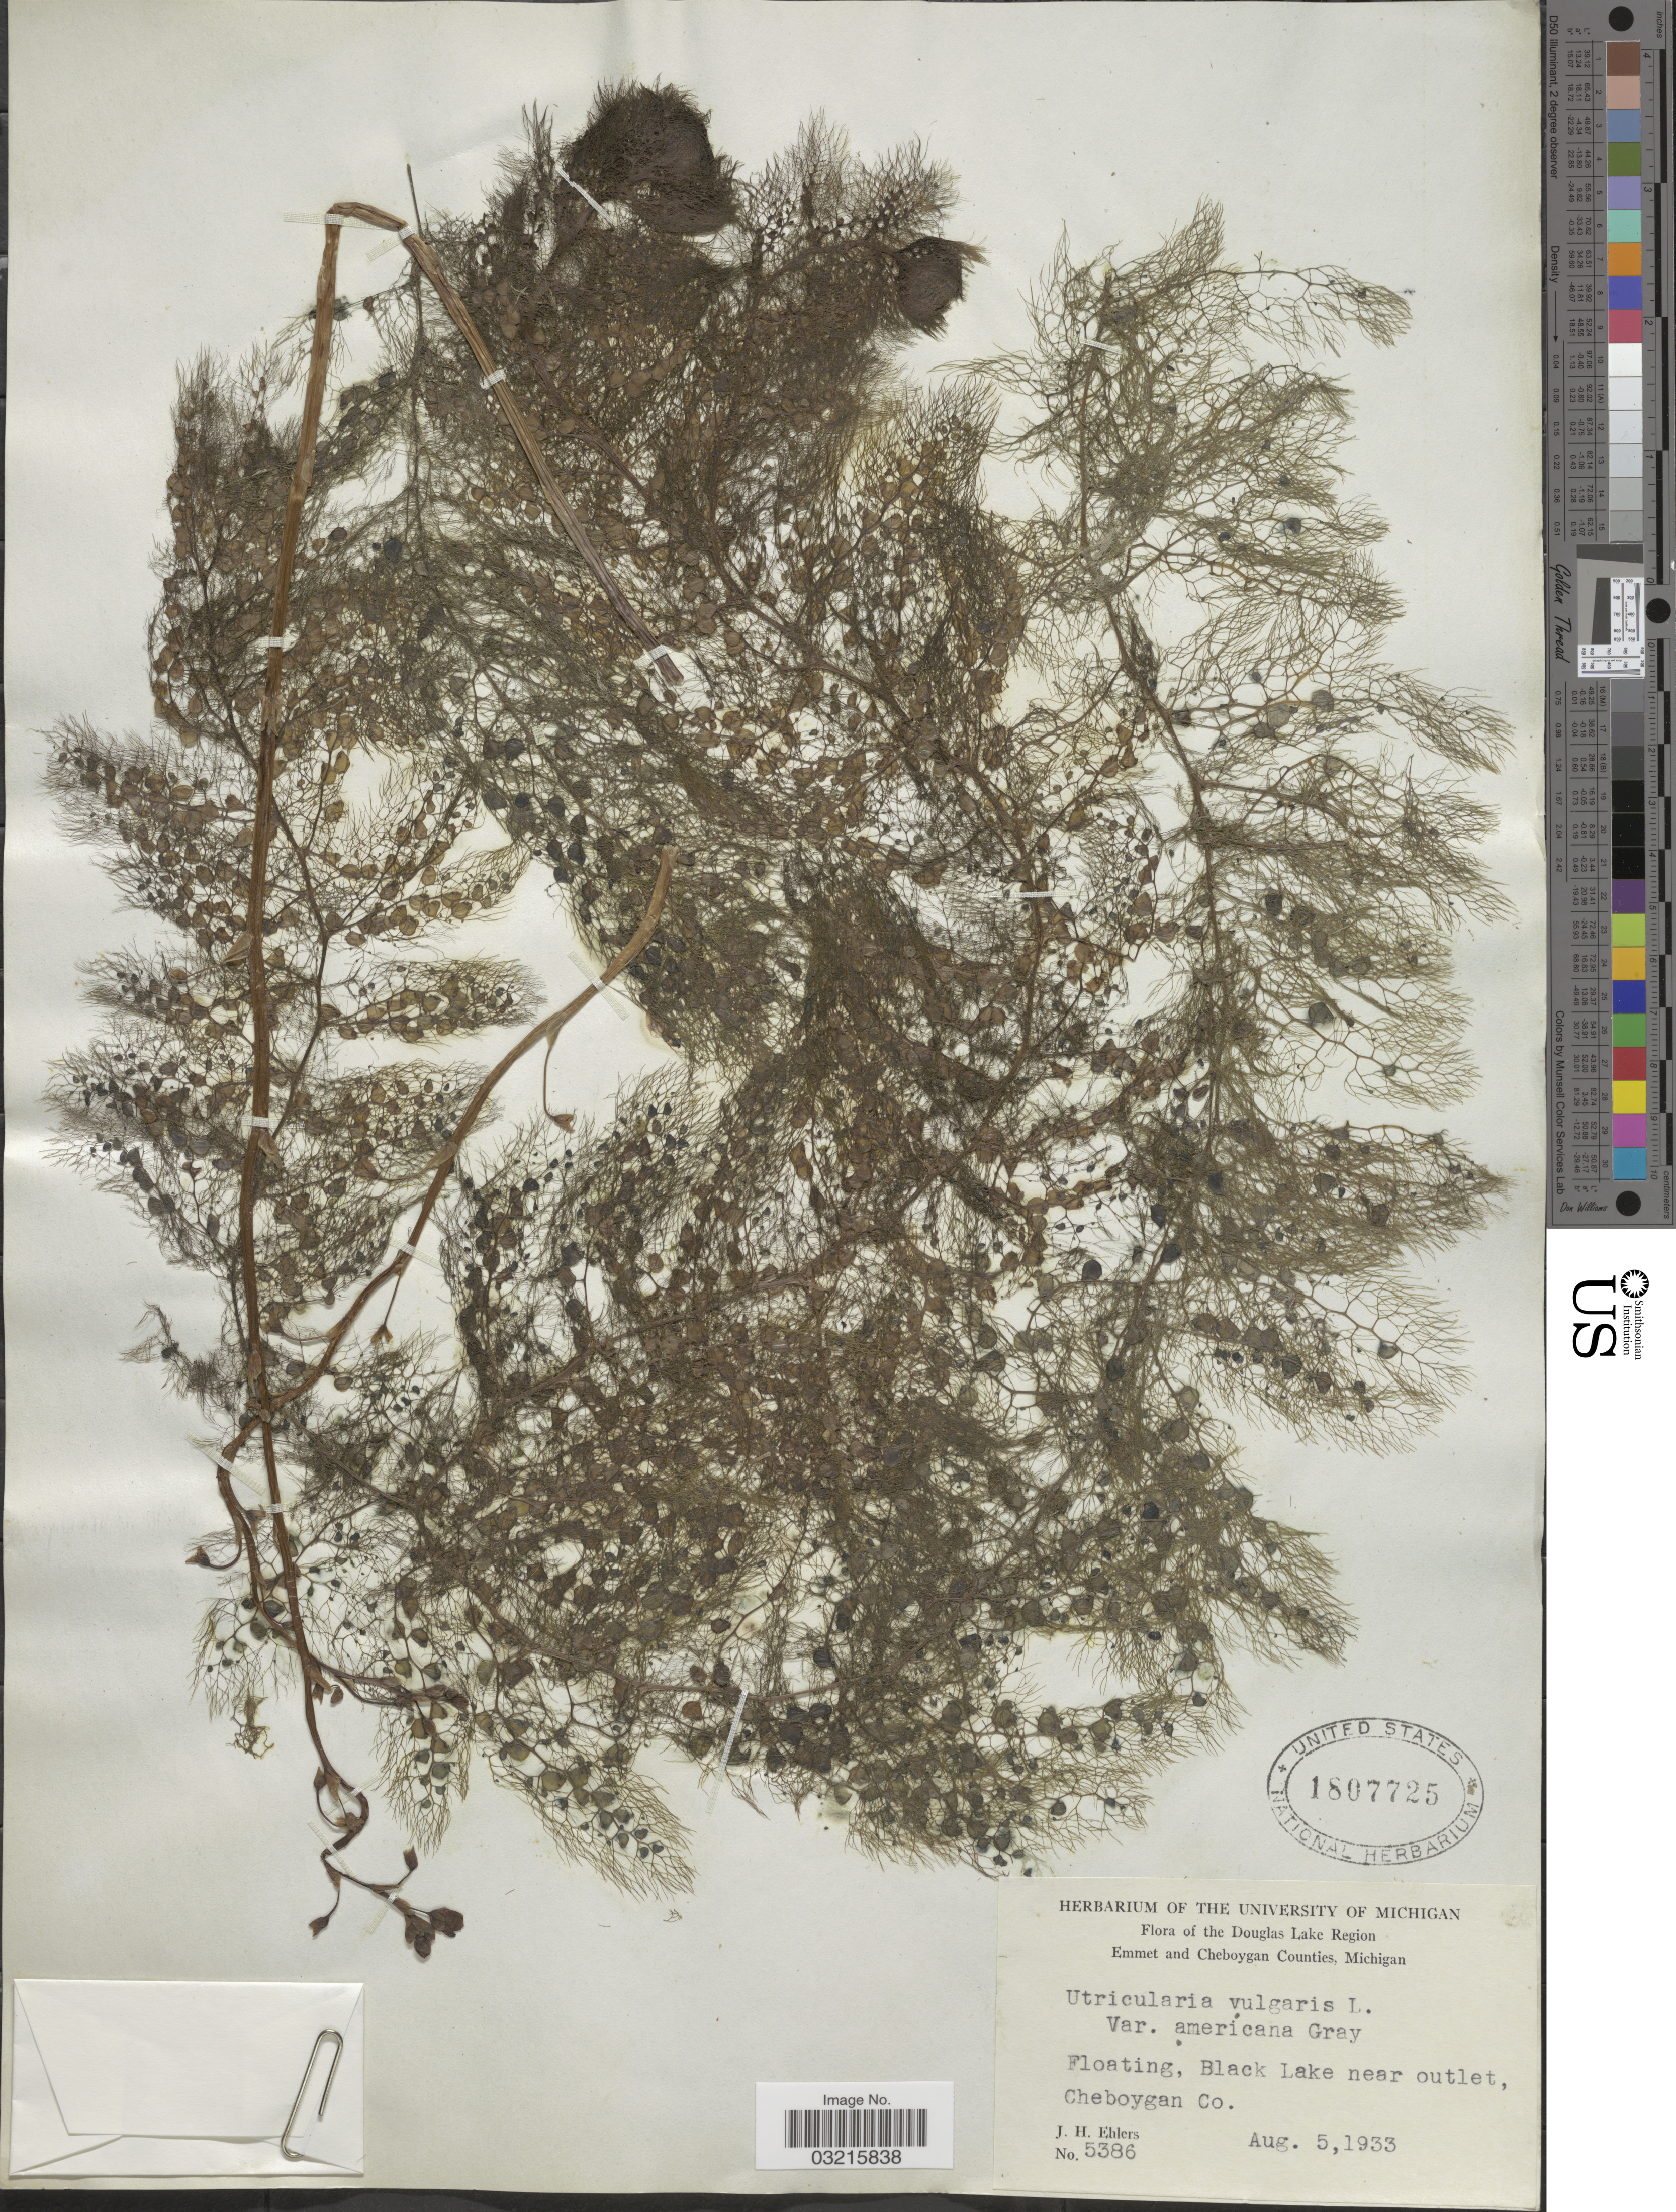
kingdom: Plantae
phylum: Tracheophyta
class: Magnoliopsida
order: Lamiales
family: Lentibulariaceae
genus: Utricularia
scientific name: Utricularia vulgaris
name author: L.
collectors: J. H. Ehlers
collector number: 5386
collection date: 1933-08-05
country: United States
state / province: Michigan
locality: The Douglas Lake Region. Emmet and Cheboygan Counties. Floating, Black Lake near outlet, Cheboygan Co.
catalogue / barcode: US 1807725